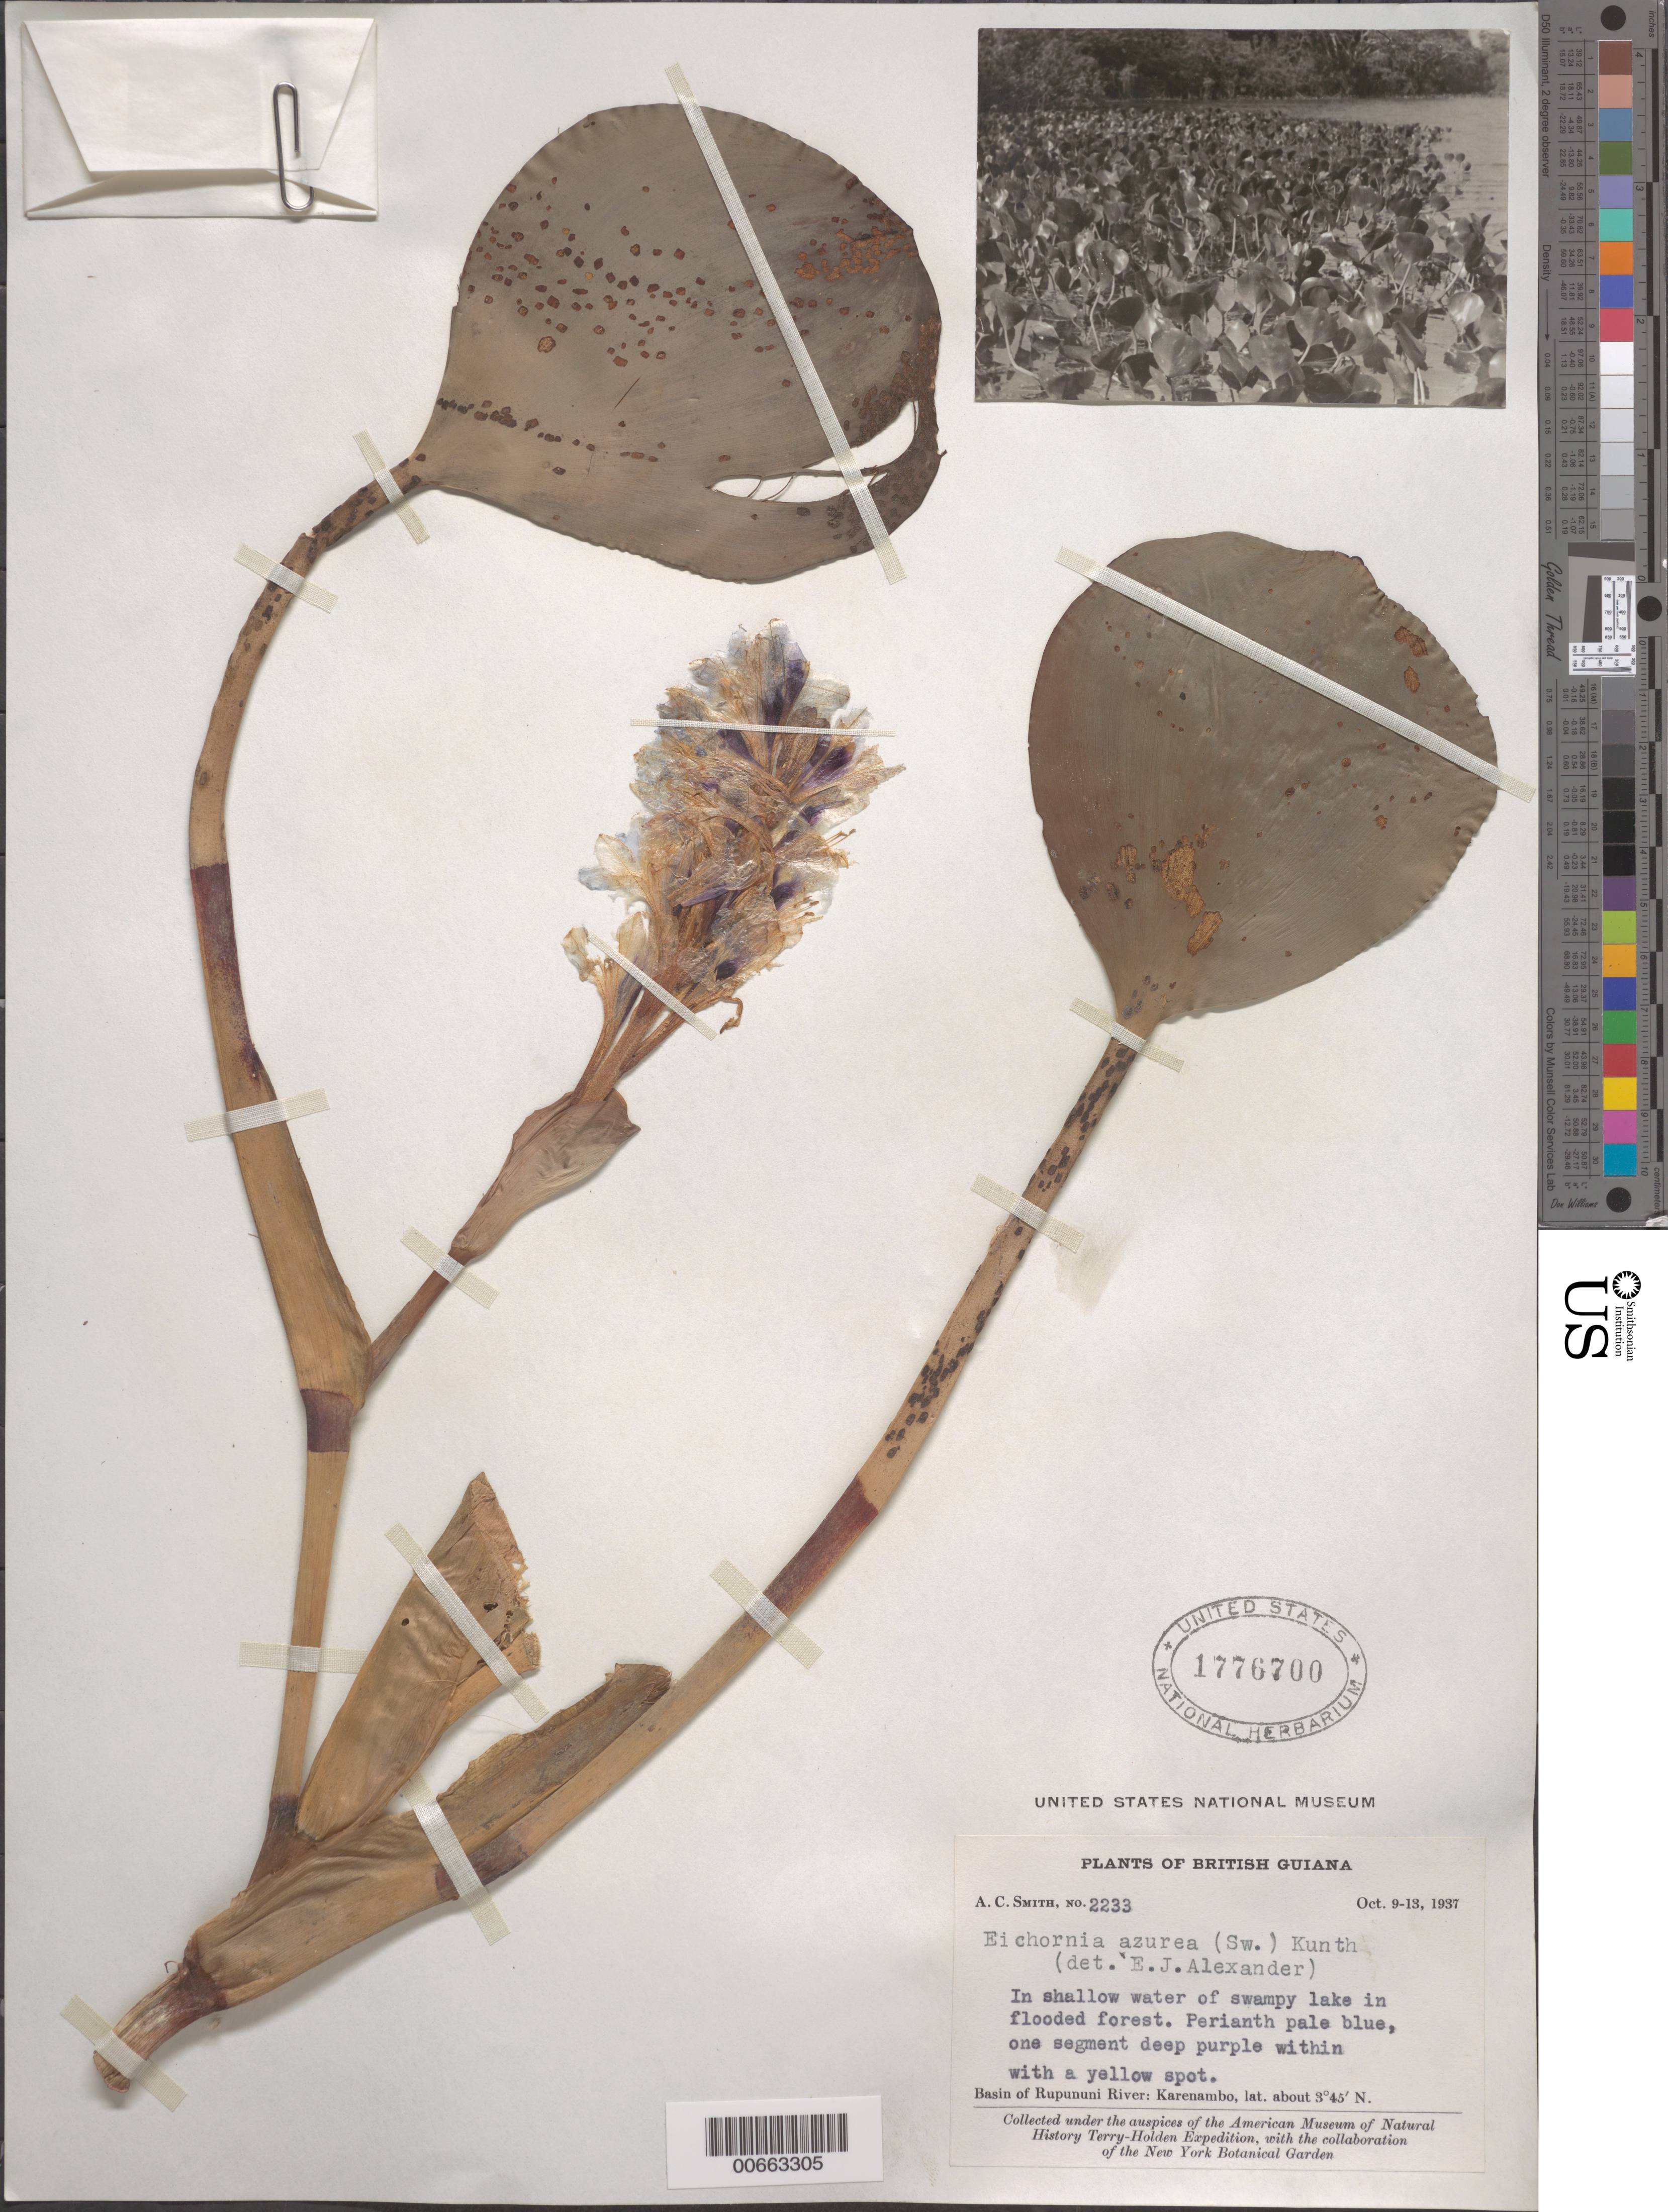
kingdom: Plantae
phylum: Tracheophyta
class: Liliopsida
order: Commelinales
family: Pontederiaceae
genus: Eichhornia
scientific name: Eichhornia azurea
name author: (Sw.) Kunth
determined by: Alexander, E. J.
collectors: A. C. Smith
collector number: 2233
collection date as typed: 9-Oct-37 to 13-Oct-37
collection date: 1937-10-09/1937-10-13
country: Guyana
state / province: U. Takutu-U. Essequibo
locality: Karanambo, Rupununi River basin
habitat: Shallow water of swampy lake in flooded forest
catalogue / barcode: US 1776700